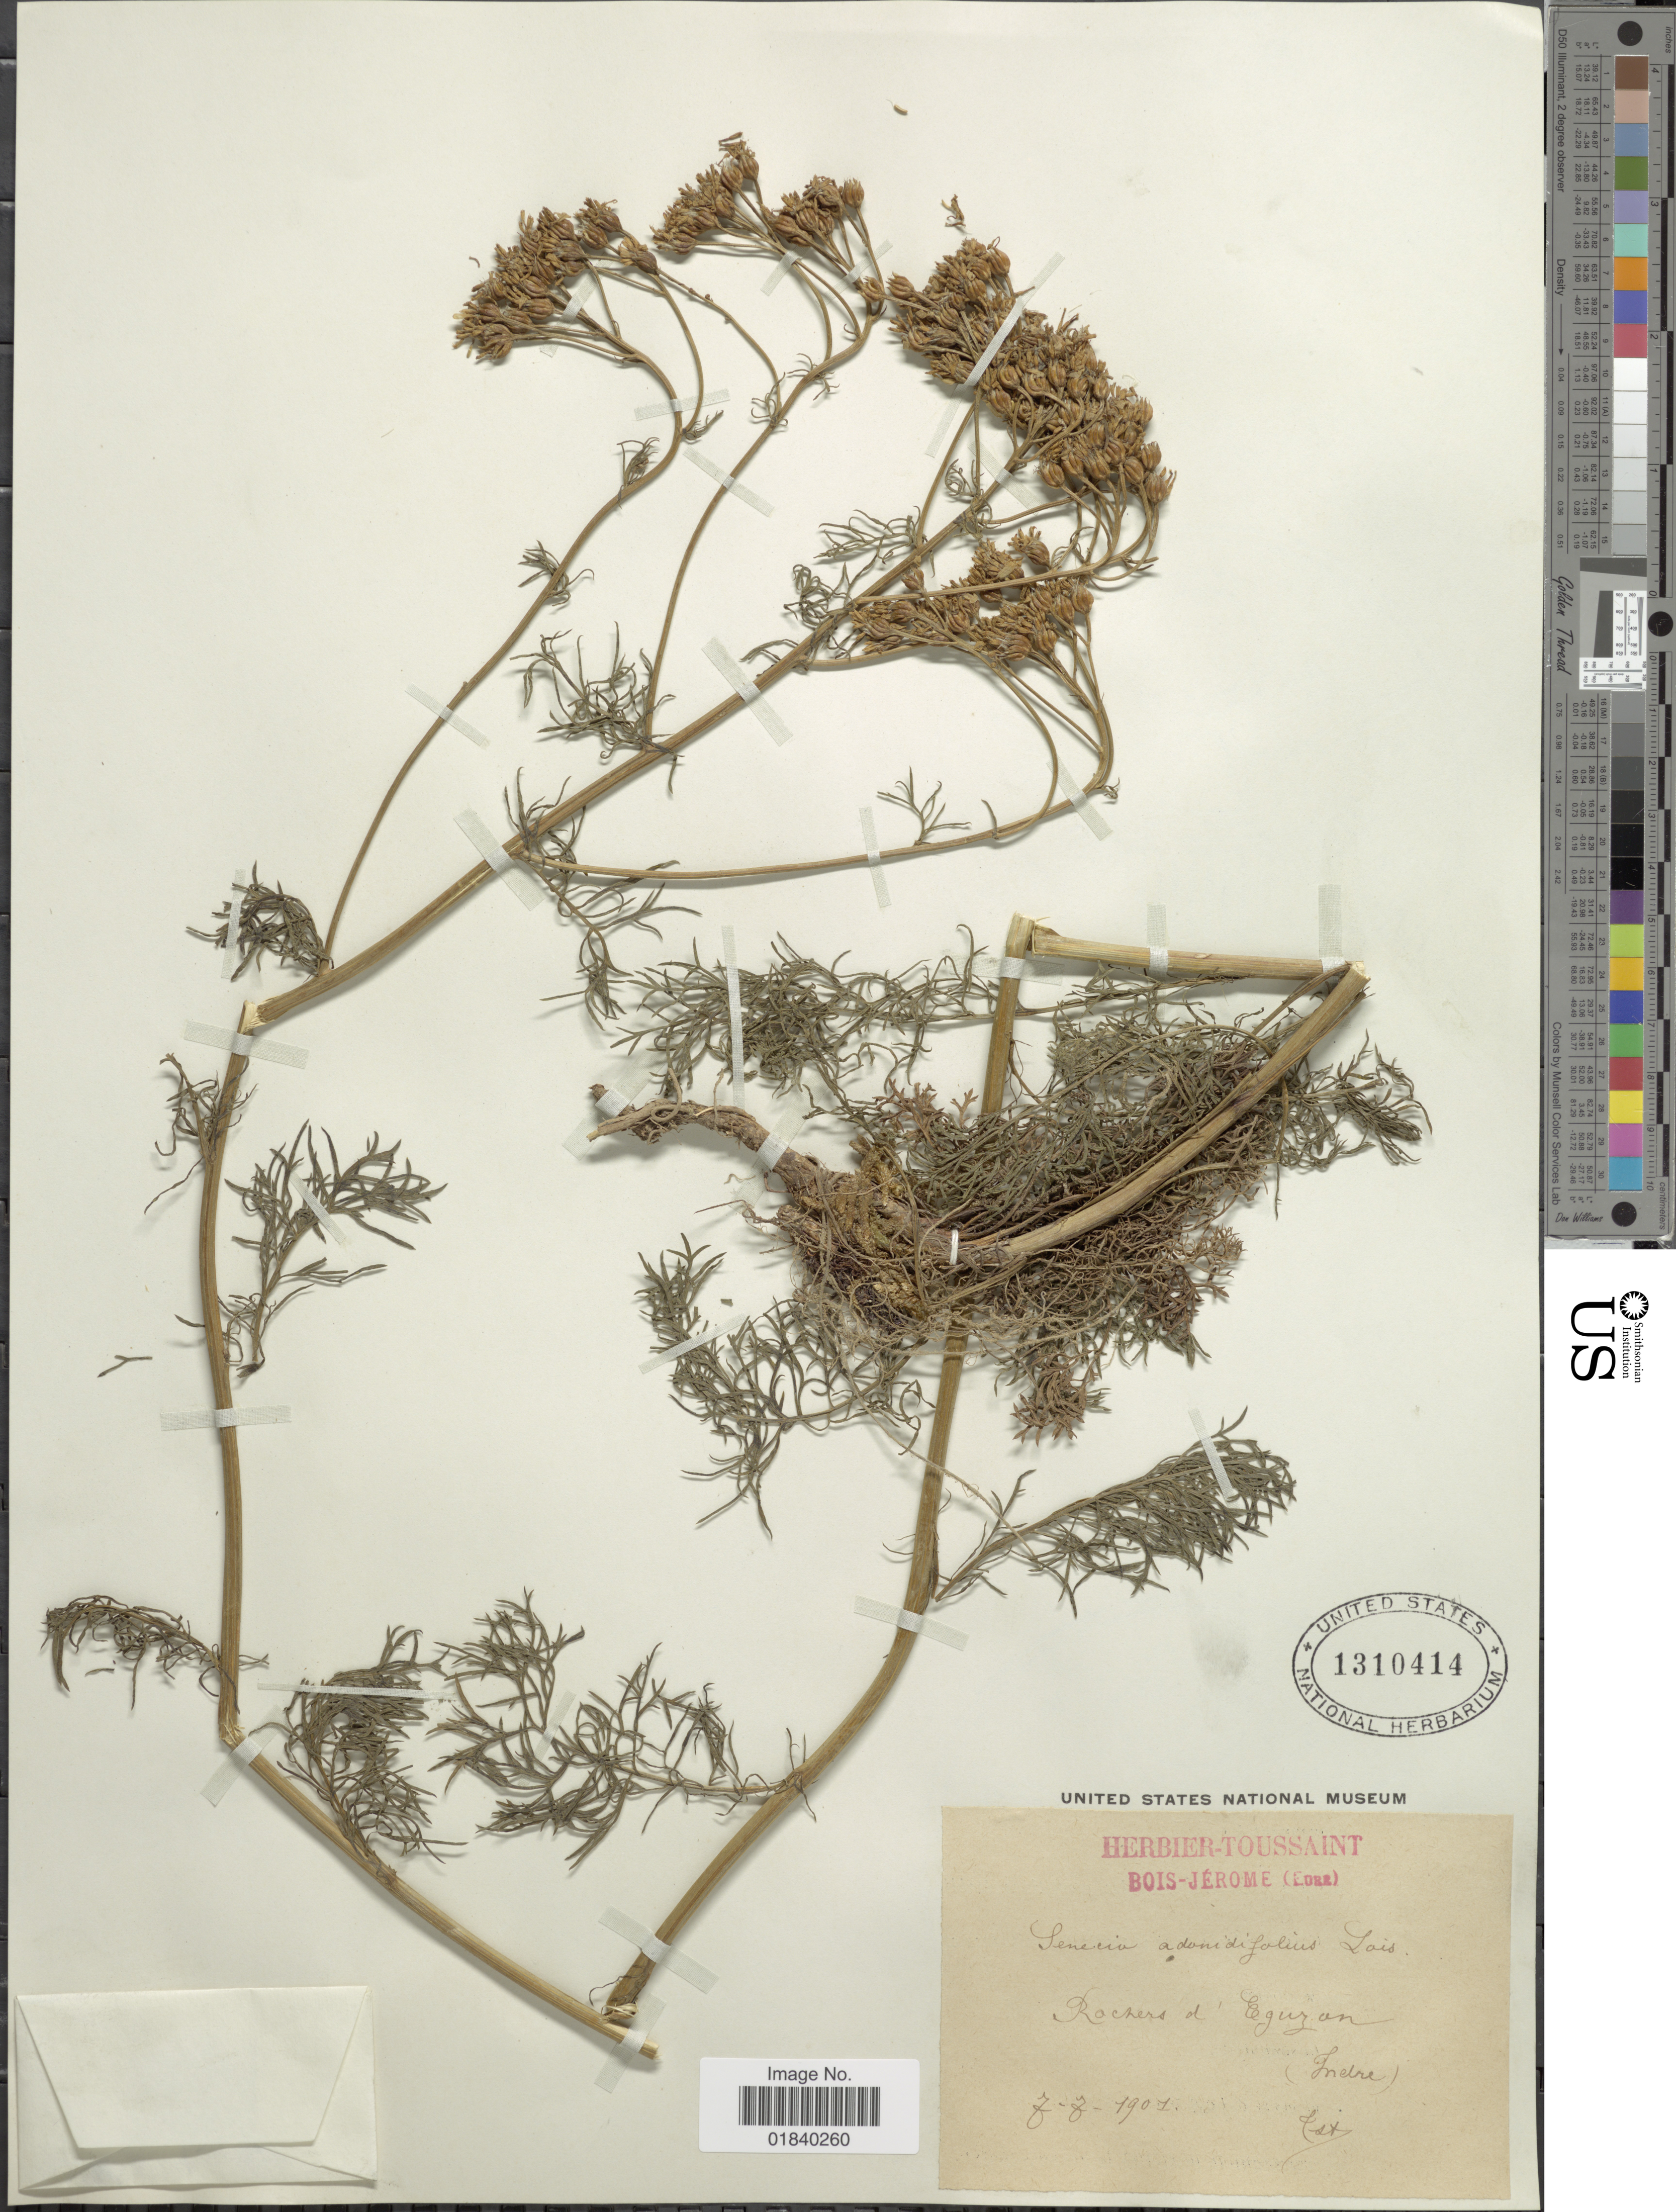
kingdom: Plantae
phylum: Tracheophyta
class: Magnoliopsida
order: Asterales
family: Asteraceae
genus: Jacobaea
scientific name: Jacobaea adonidifolia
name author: (Loisel.) Pelser & Veldkamp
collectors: -. Toussaint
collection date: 1901-07-07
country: France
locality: Rochers d'Eguzon [interpreted]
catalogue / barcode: US 1310414